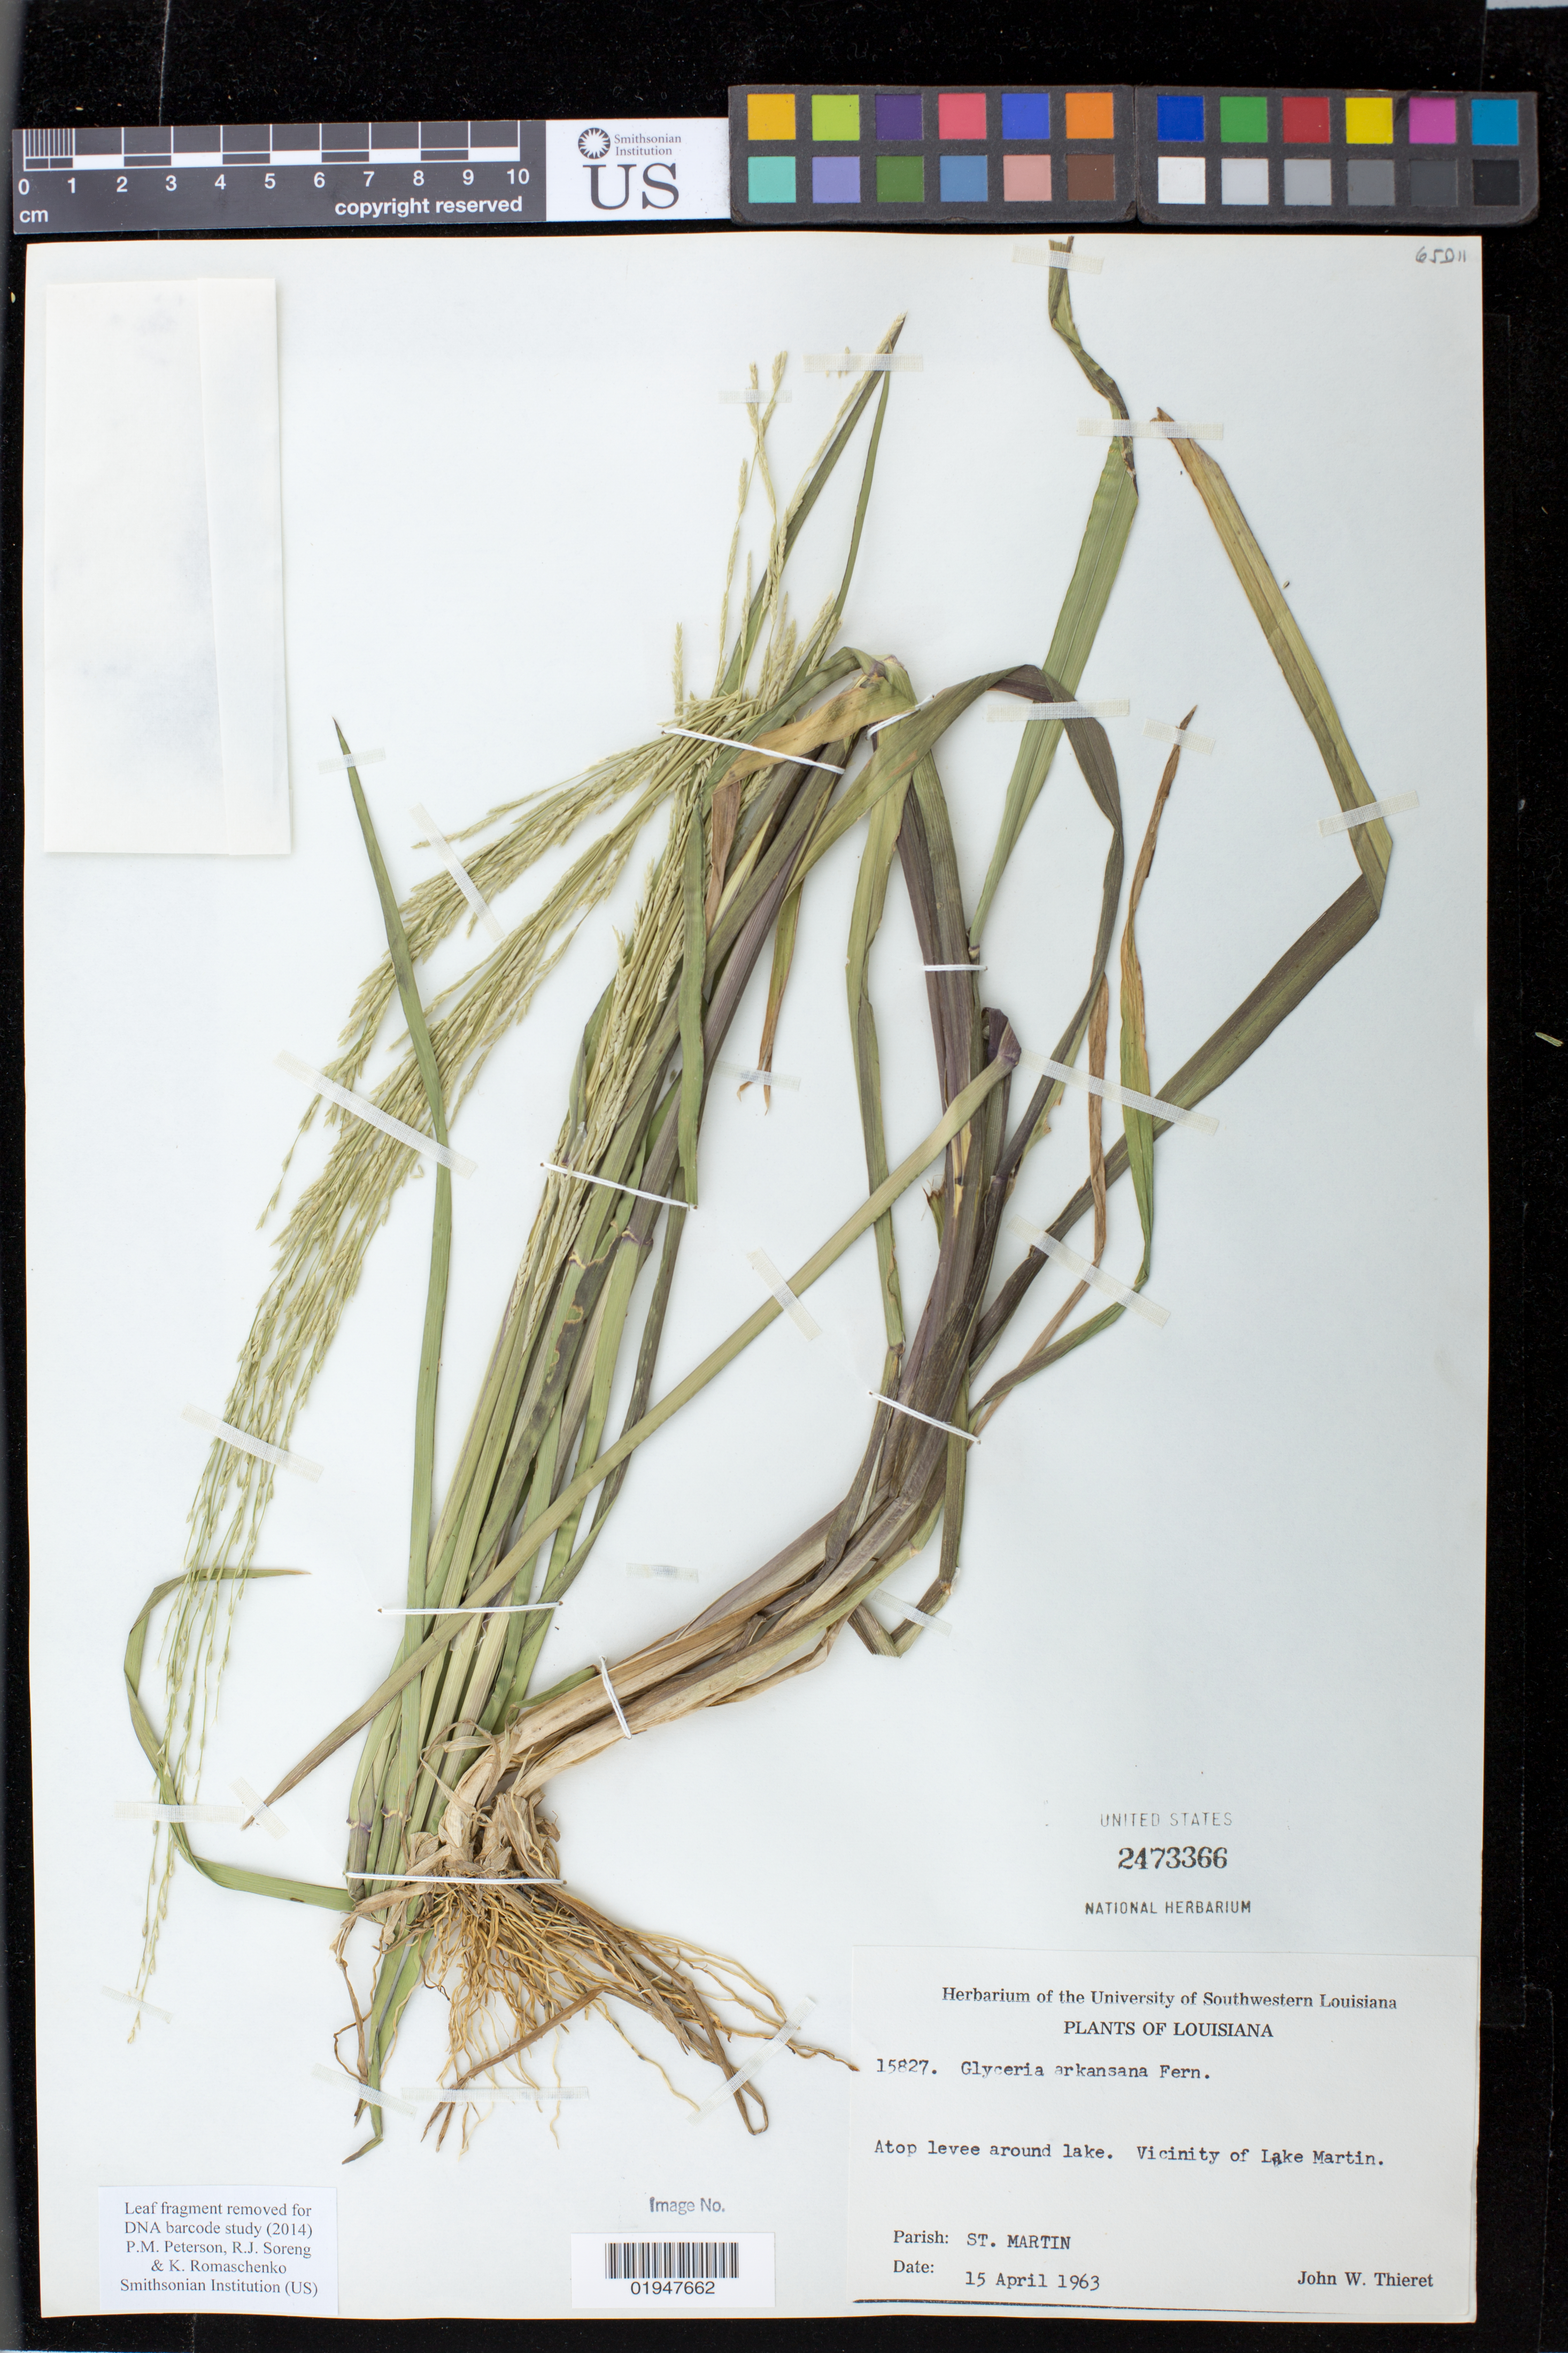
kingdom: Plantae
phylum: Tracheophyta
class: Liliopsida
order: Poales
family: Poaceae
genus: Glyceria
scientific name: Glyceria arkansana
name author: Fernald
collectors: J. W. Thieret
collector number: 15827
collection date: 1963-04-15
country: United States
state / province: Louisiana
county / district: St. Martin Parish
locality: Atop levee around lake. Vicinity of Lake Martin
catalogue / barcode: US 2473366